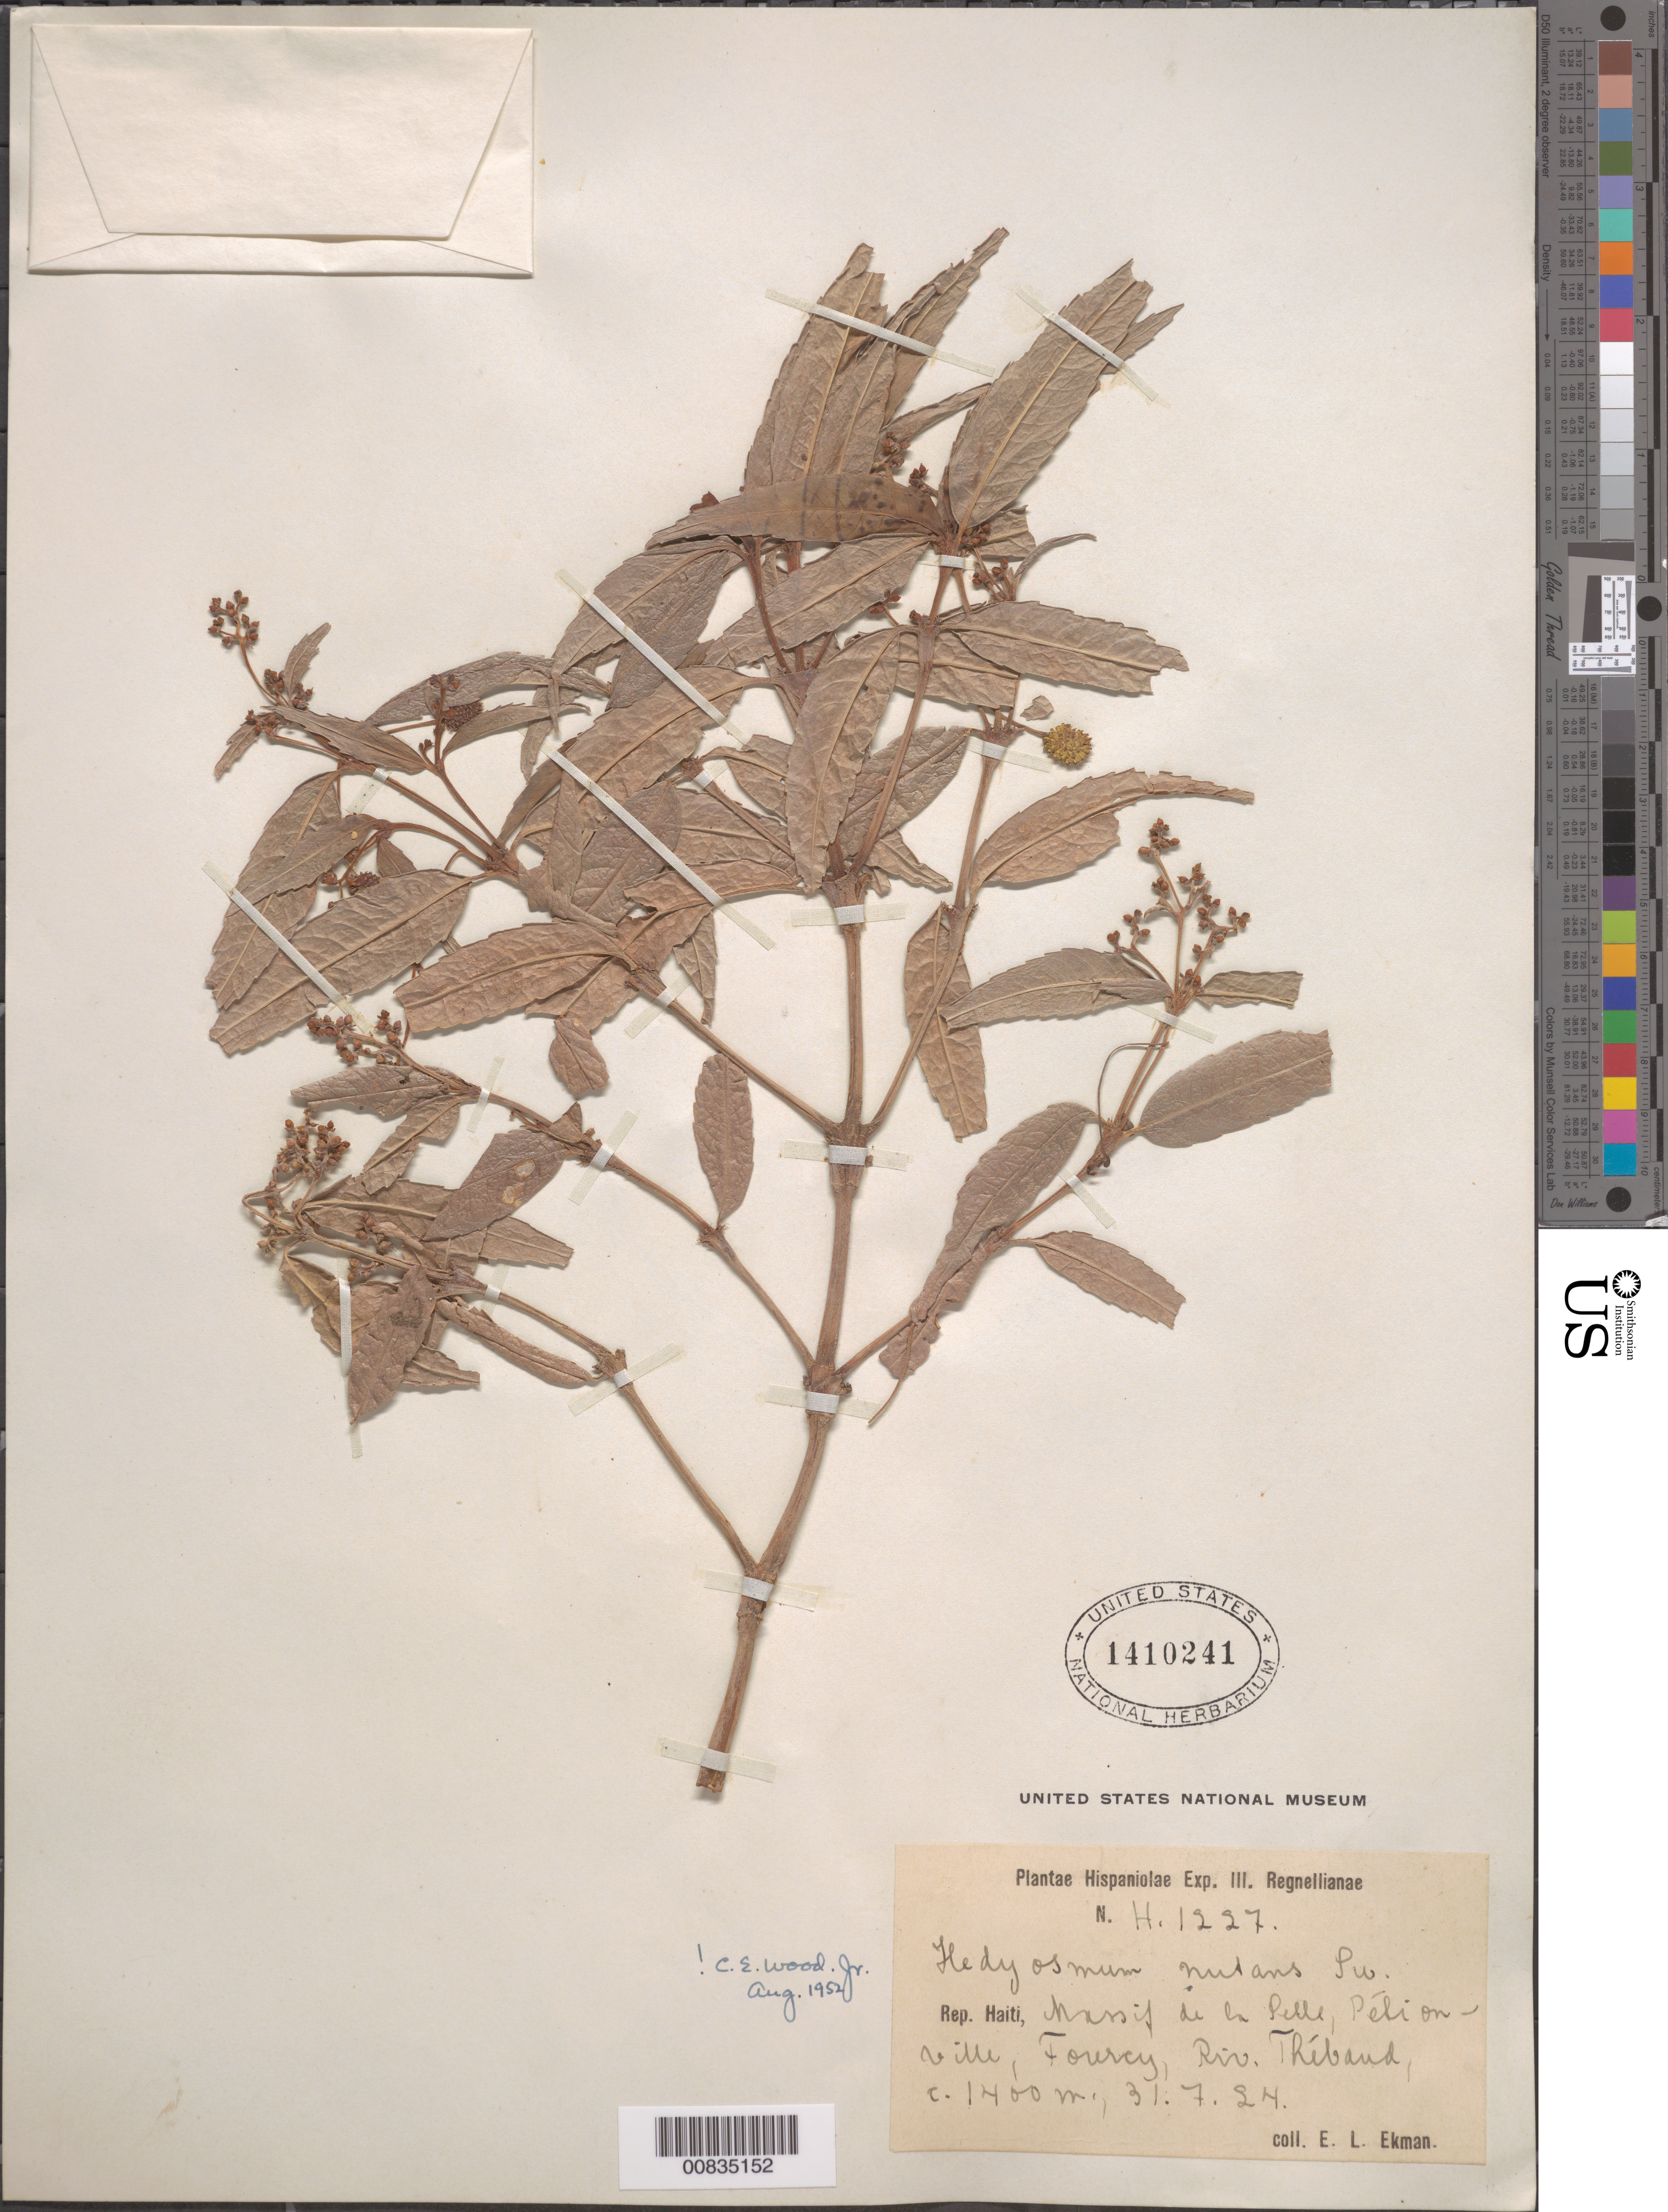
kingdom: Plantae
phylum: Tracheophyta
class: Magnoliopsida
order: Chloranthales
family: Chloranthaceae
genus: Hedyosmum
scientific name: Hedyosmum nutans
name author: Sw.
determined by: Wood, C. E.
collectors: E. L. Ekman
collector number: H 1227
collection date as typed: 31 Jul 1924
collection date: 1924-07-31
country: Haiti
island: Hispaniola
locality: Massif de la Selle, Pétionville, Fourcy, Riv. "Thébaud".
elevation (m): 1400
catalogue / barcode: US 1410241